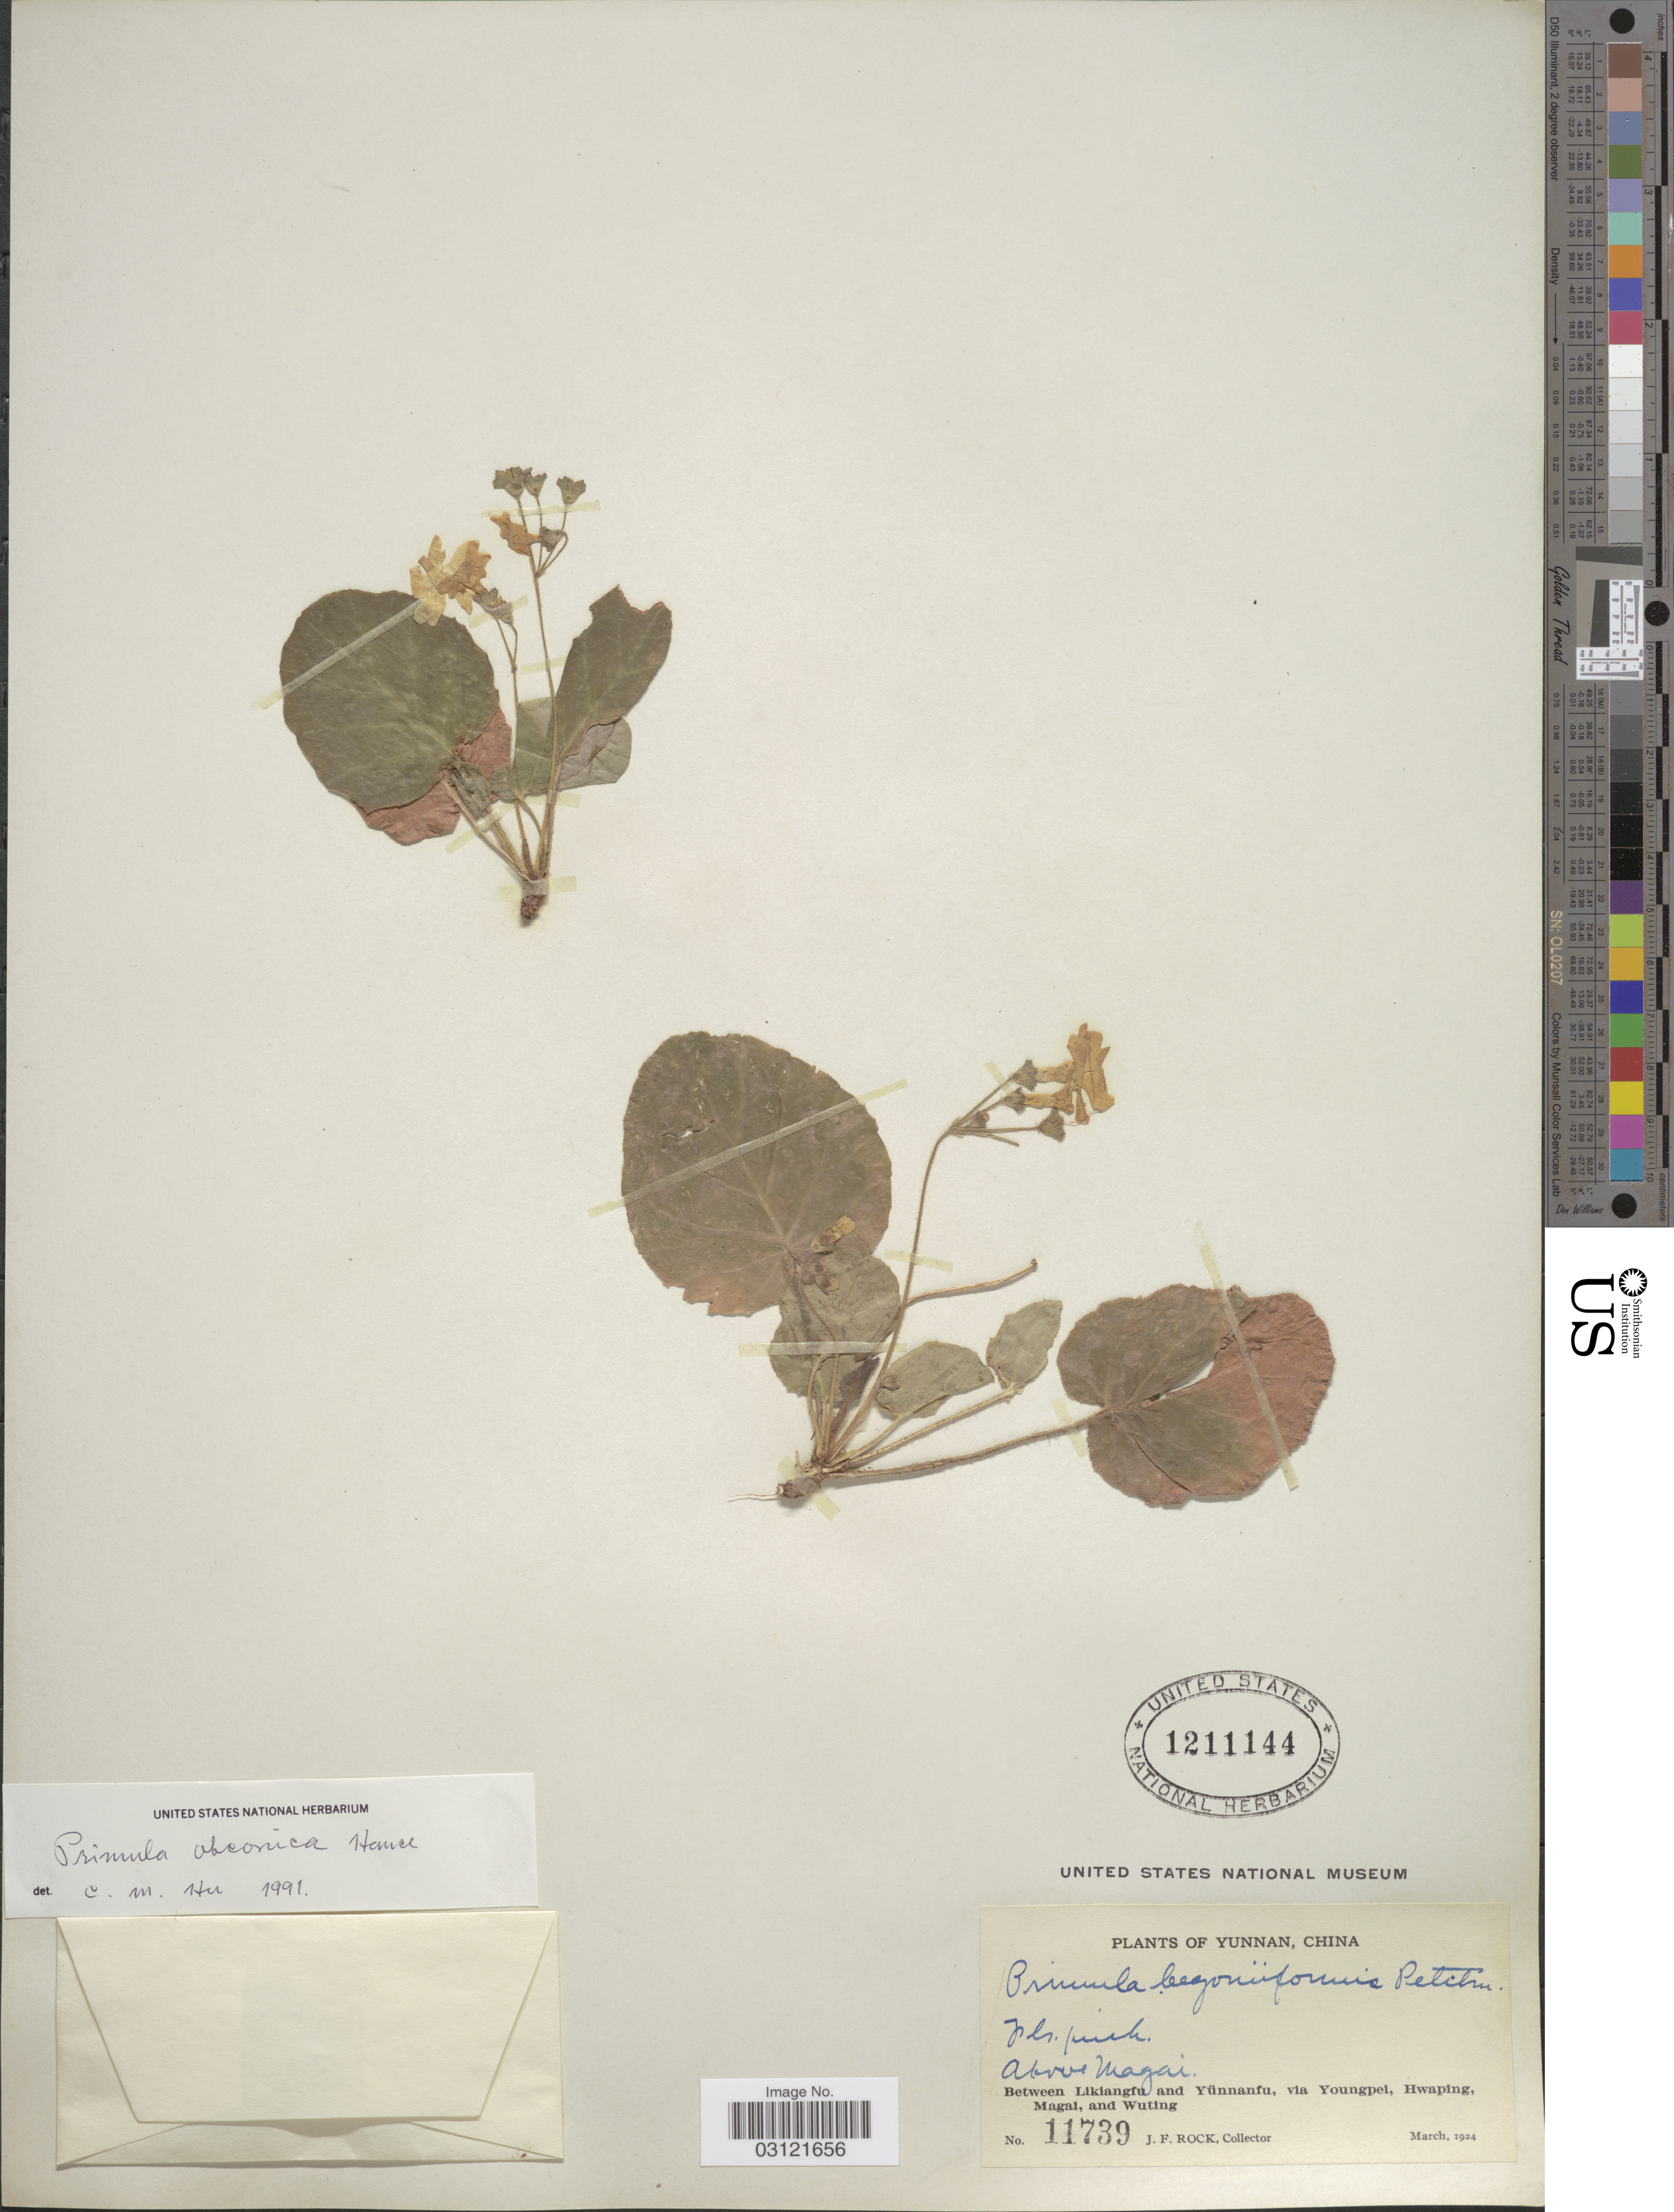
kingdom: Plantae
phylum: Tracheophyta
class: Magnoliopsida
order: Ericales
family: Primulaceae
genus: Primula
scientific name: Primula obconica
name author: Hance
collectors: J. Rock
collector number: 11739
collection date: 1924-03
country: China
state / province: Yunnan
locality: Above Magai. Between Likiangfu and Yünnanfu, via Youngpei, Hwaping, Magai, and Wuting.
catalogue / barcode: US 1211144